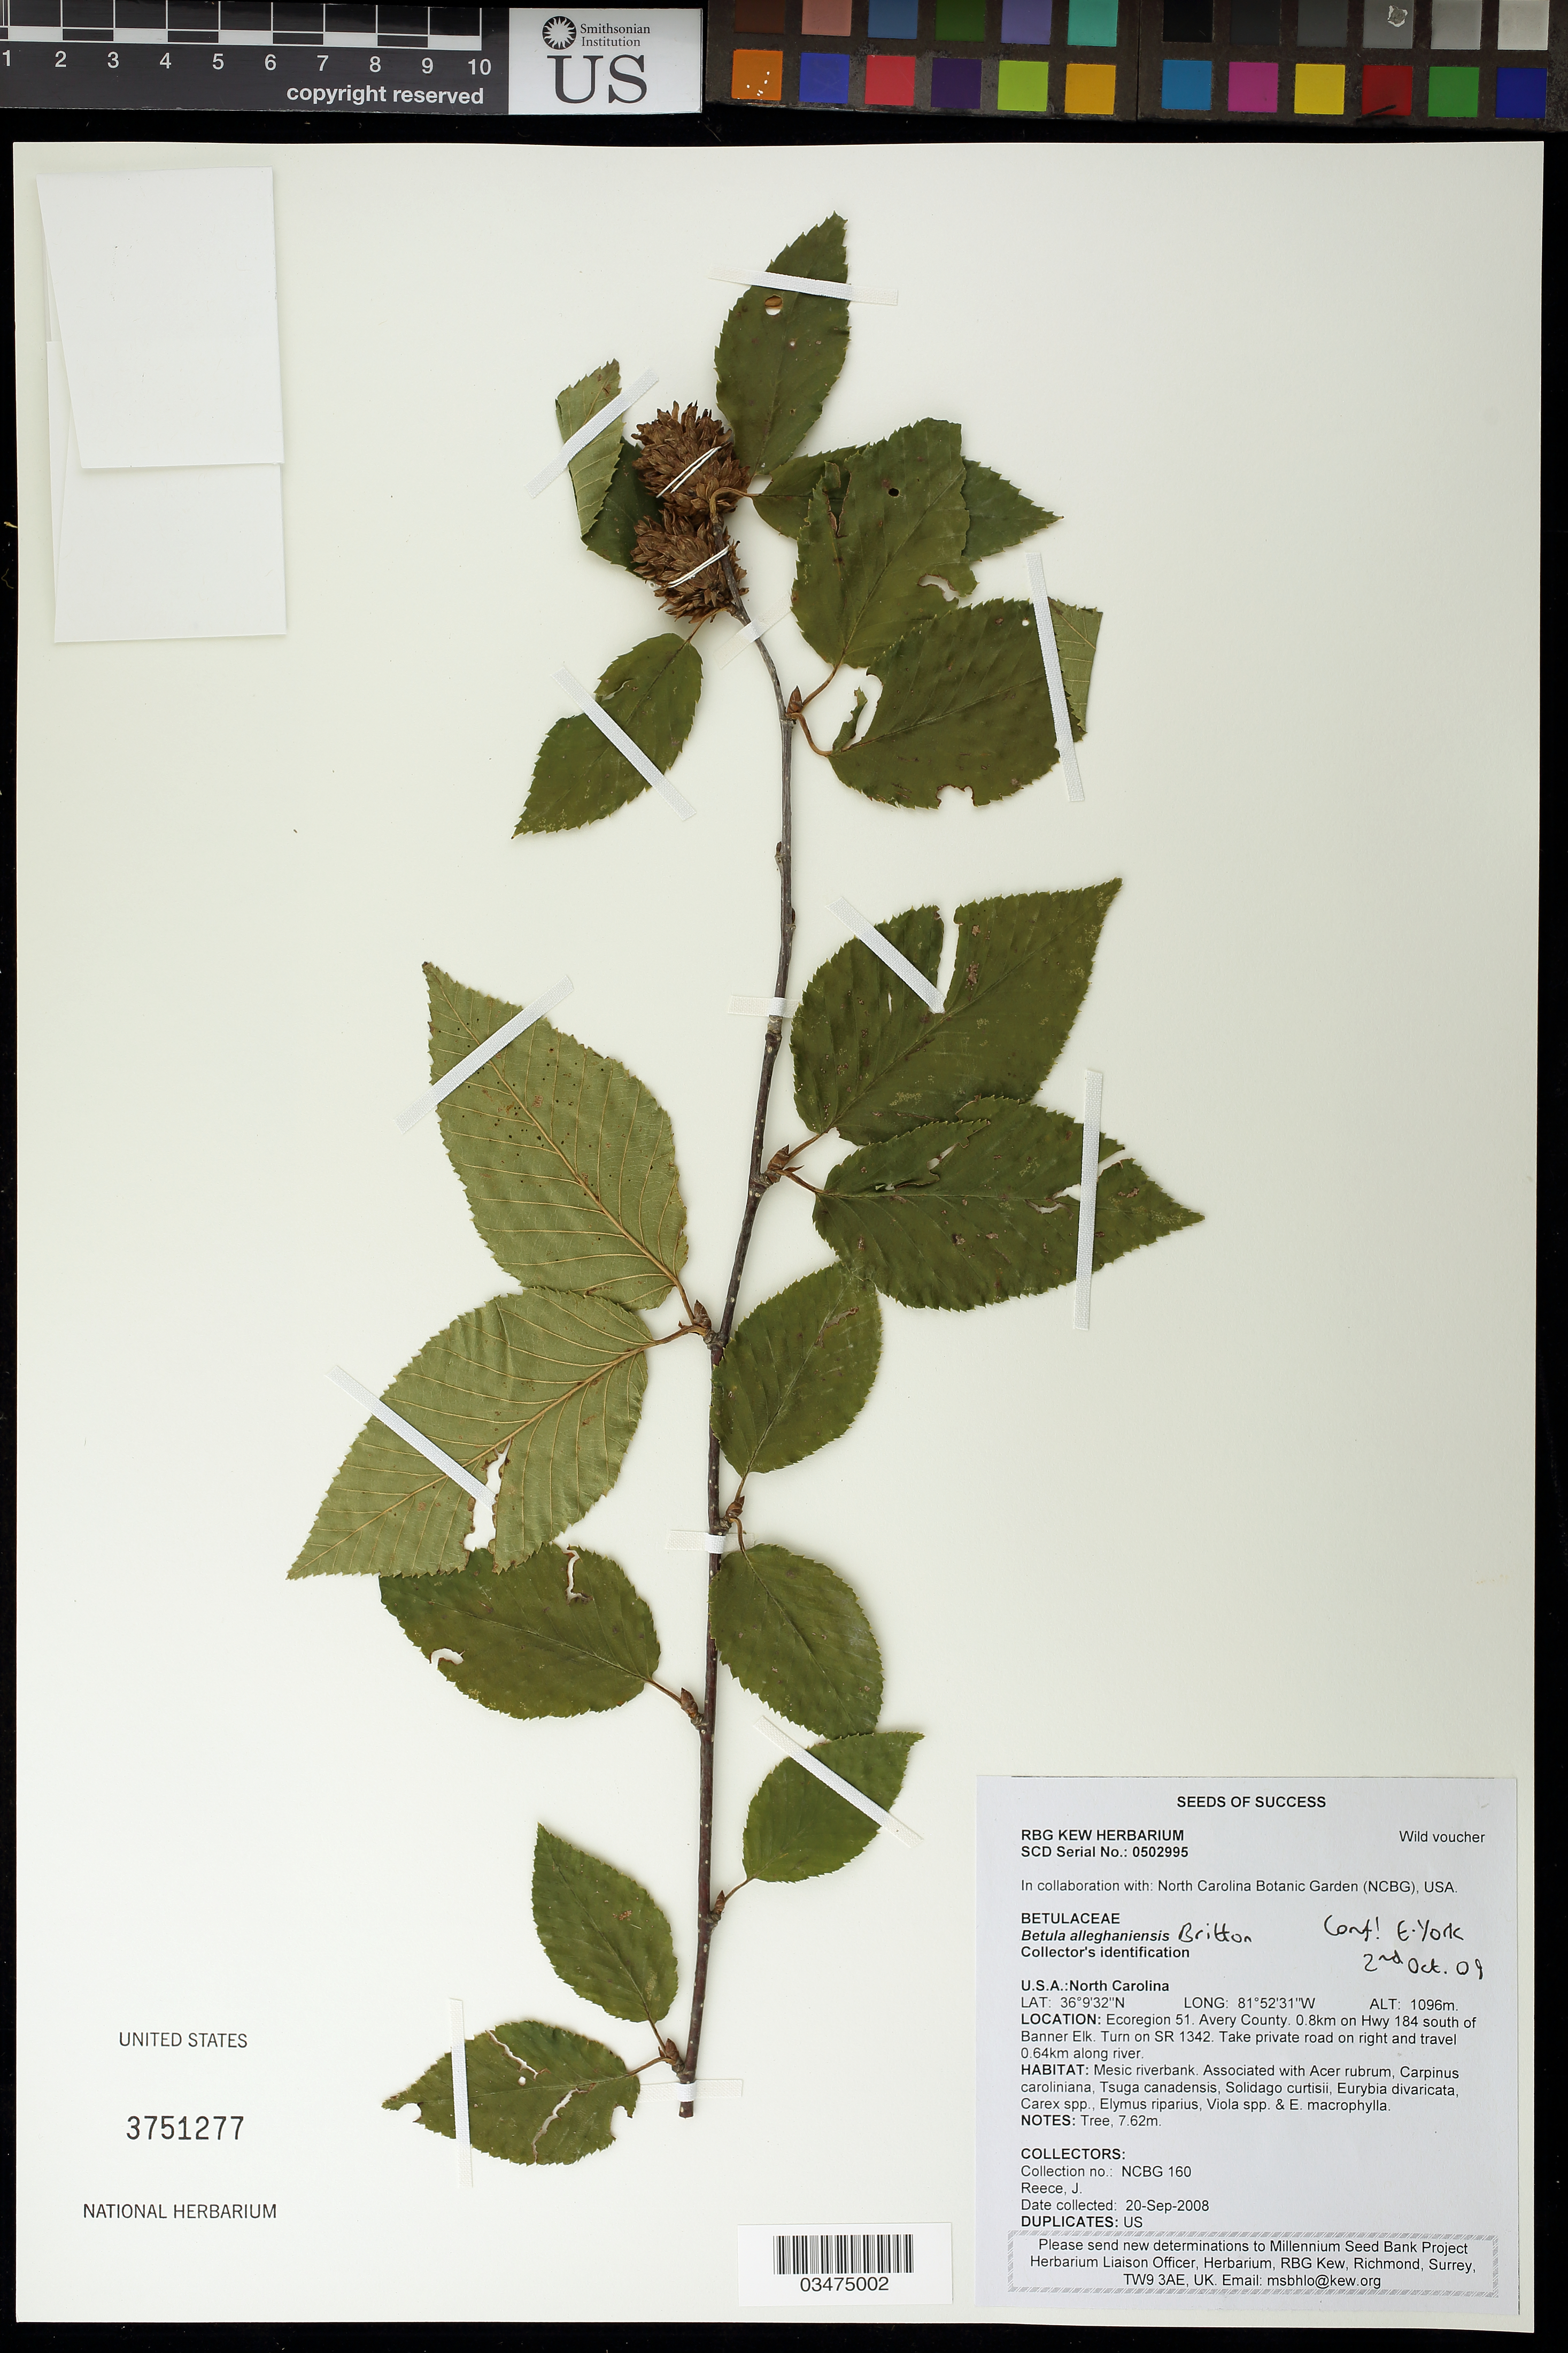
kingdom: Plantae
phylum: Tracheophyta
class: Magnoliopsida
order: Fagales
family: Betulaceae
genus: Betula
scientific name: Betula alleghaniensis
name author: Britton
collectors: J. Reece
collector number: NCBG 160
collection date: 2008-09-20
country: United States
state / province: North Carolina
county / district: Avery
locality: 0.8 km on Hwy 184 S of Banner Elk. Turn on SR 1342, take private road on right and travel 0.64 km along river.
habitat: Mesic riverbank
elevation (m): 1096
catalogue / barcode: US 3751277